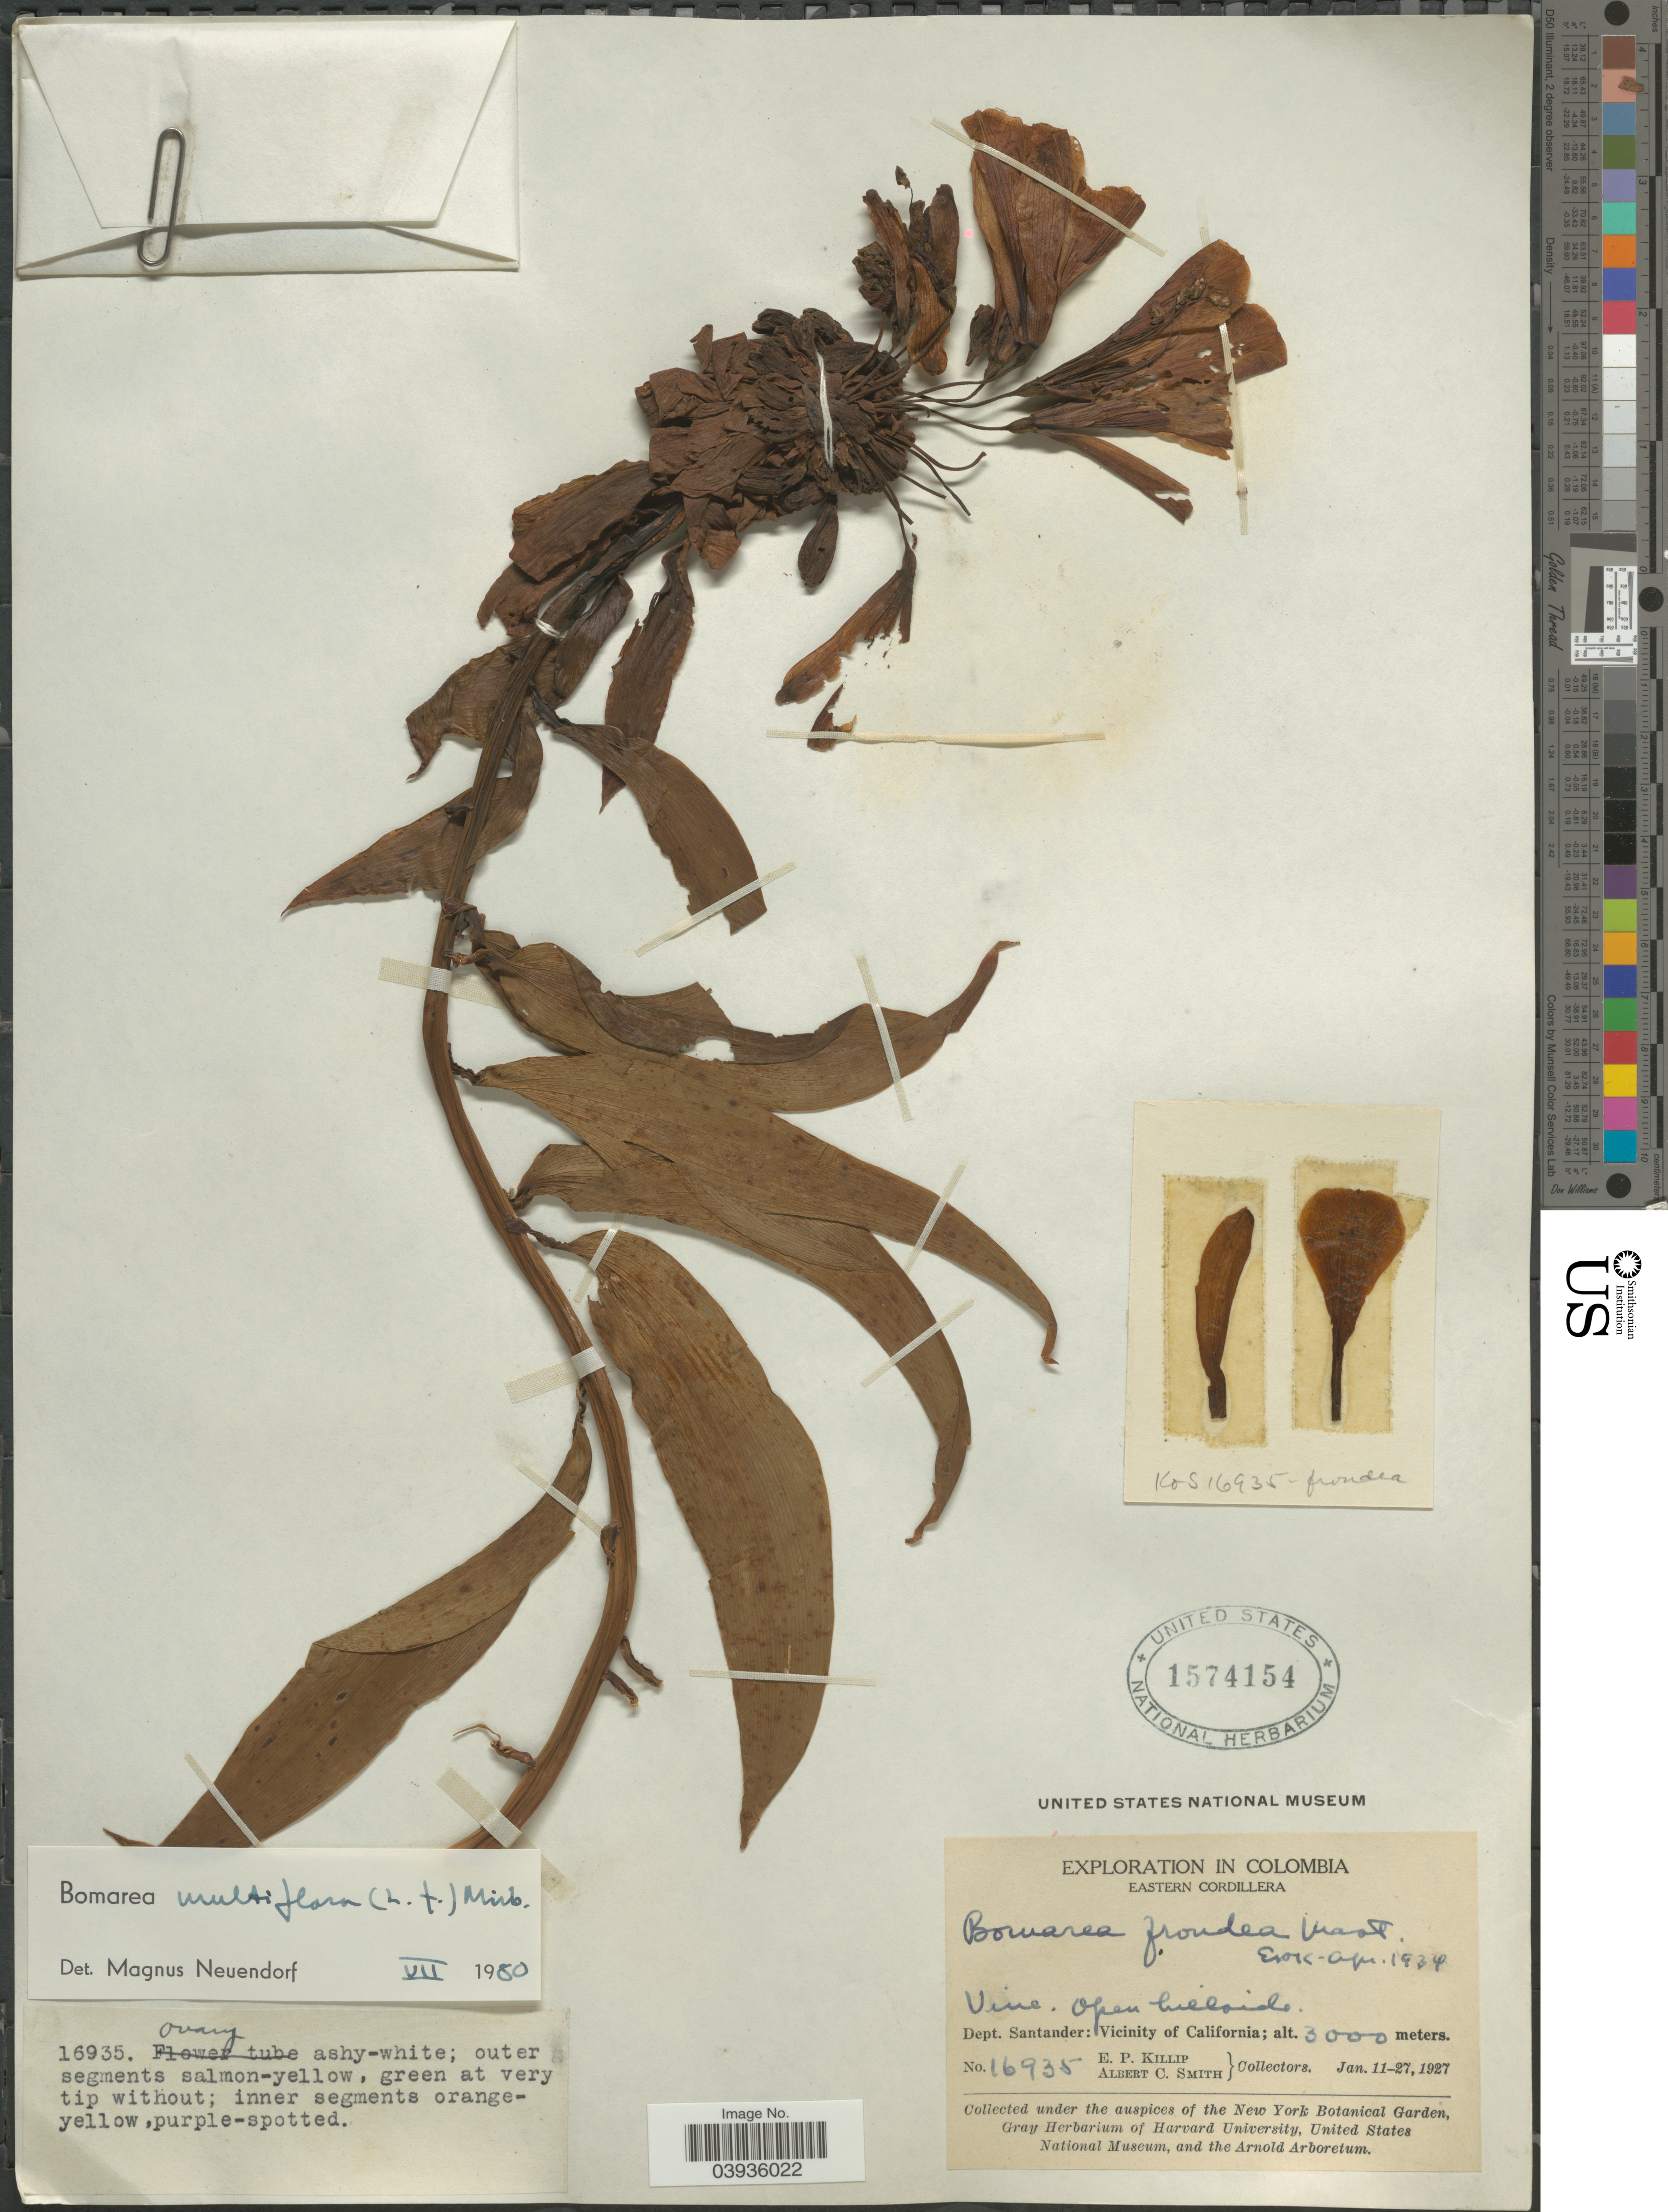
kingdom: Plantae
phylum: Tracheophyta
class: Liliopsida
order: Liliales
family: Alstroemeriaceae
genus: Bomarea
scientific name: Bomarea multiflora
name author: (L. f.) Mirb.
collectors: E. P. Killip & A. C. Smith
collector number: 16935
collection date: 1927-01-11/1927-01-27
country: Colombia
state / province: Santander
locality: Eastern Cordillera. Dept. Santander: Vicinity of California.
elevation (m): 3000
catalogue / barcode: US 1574154